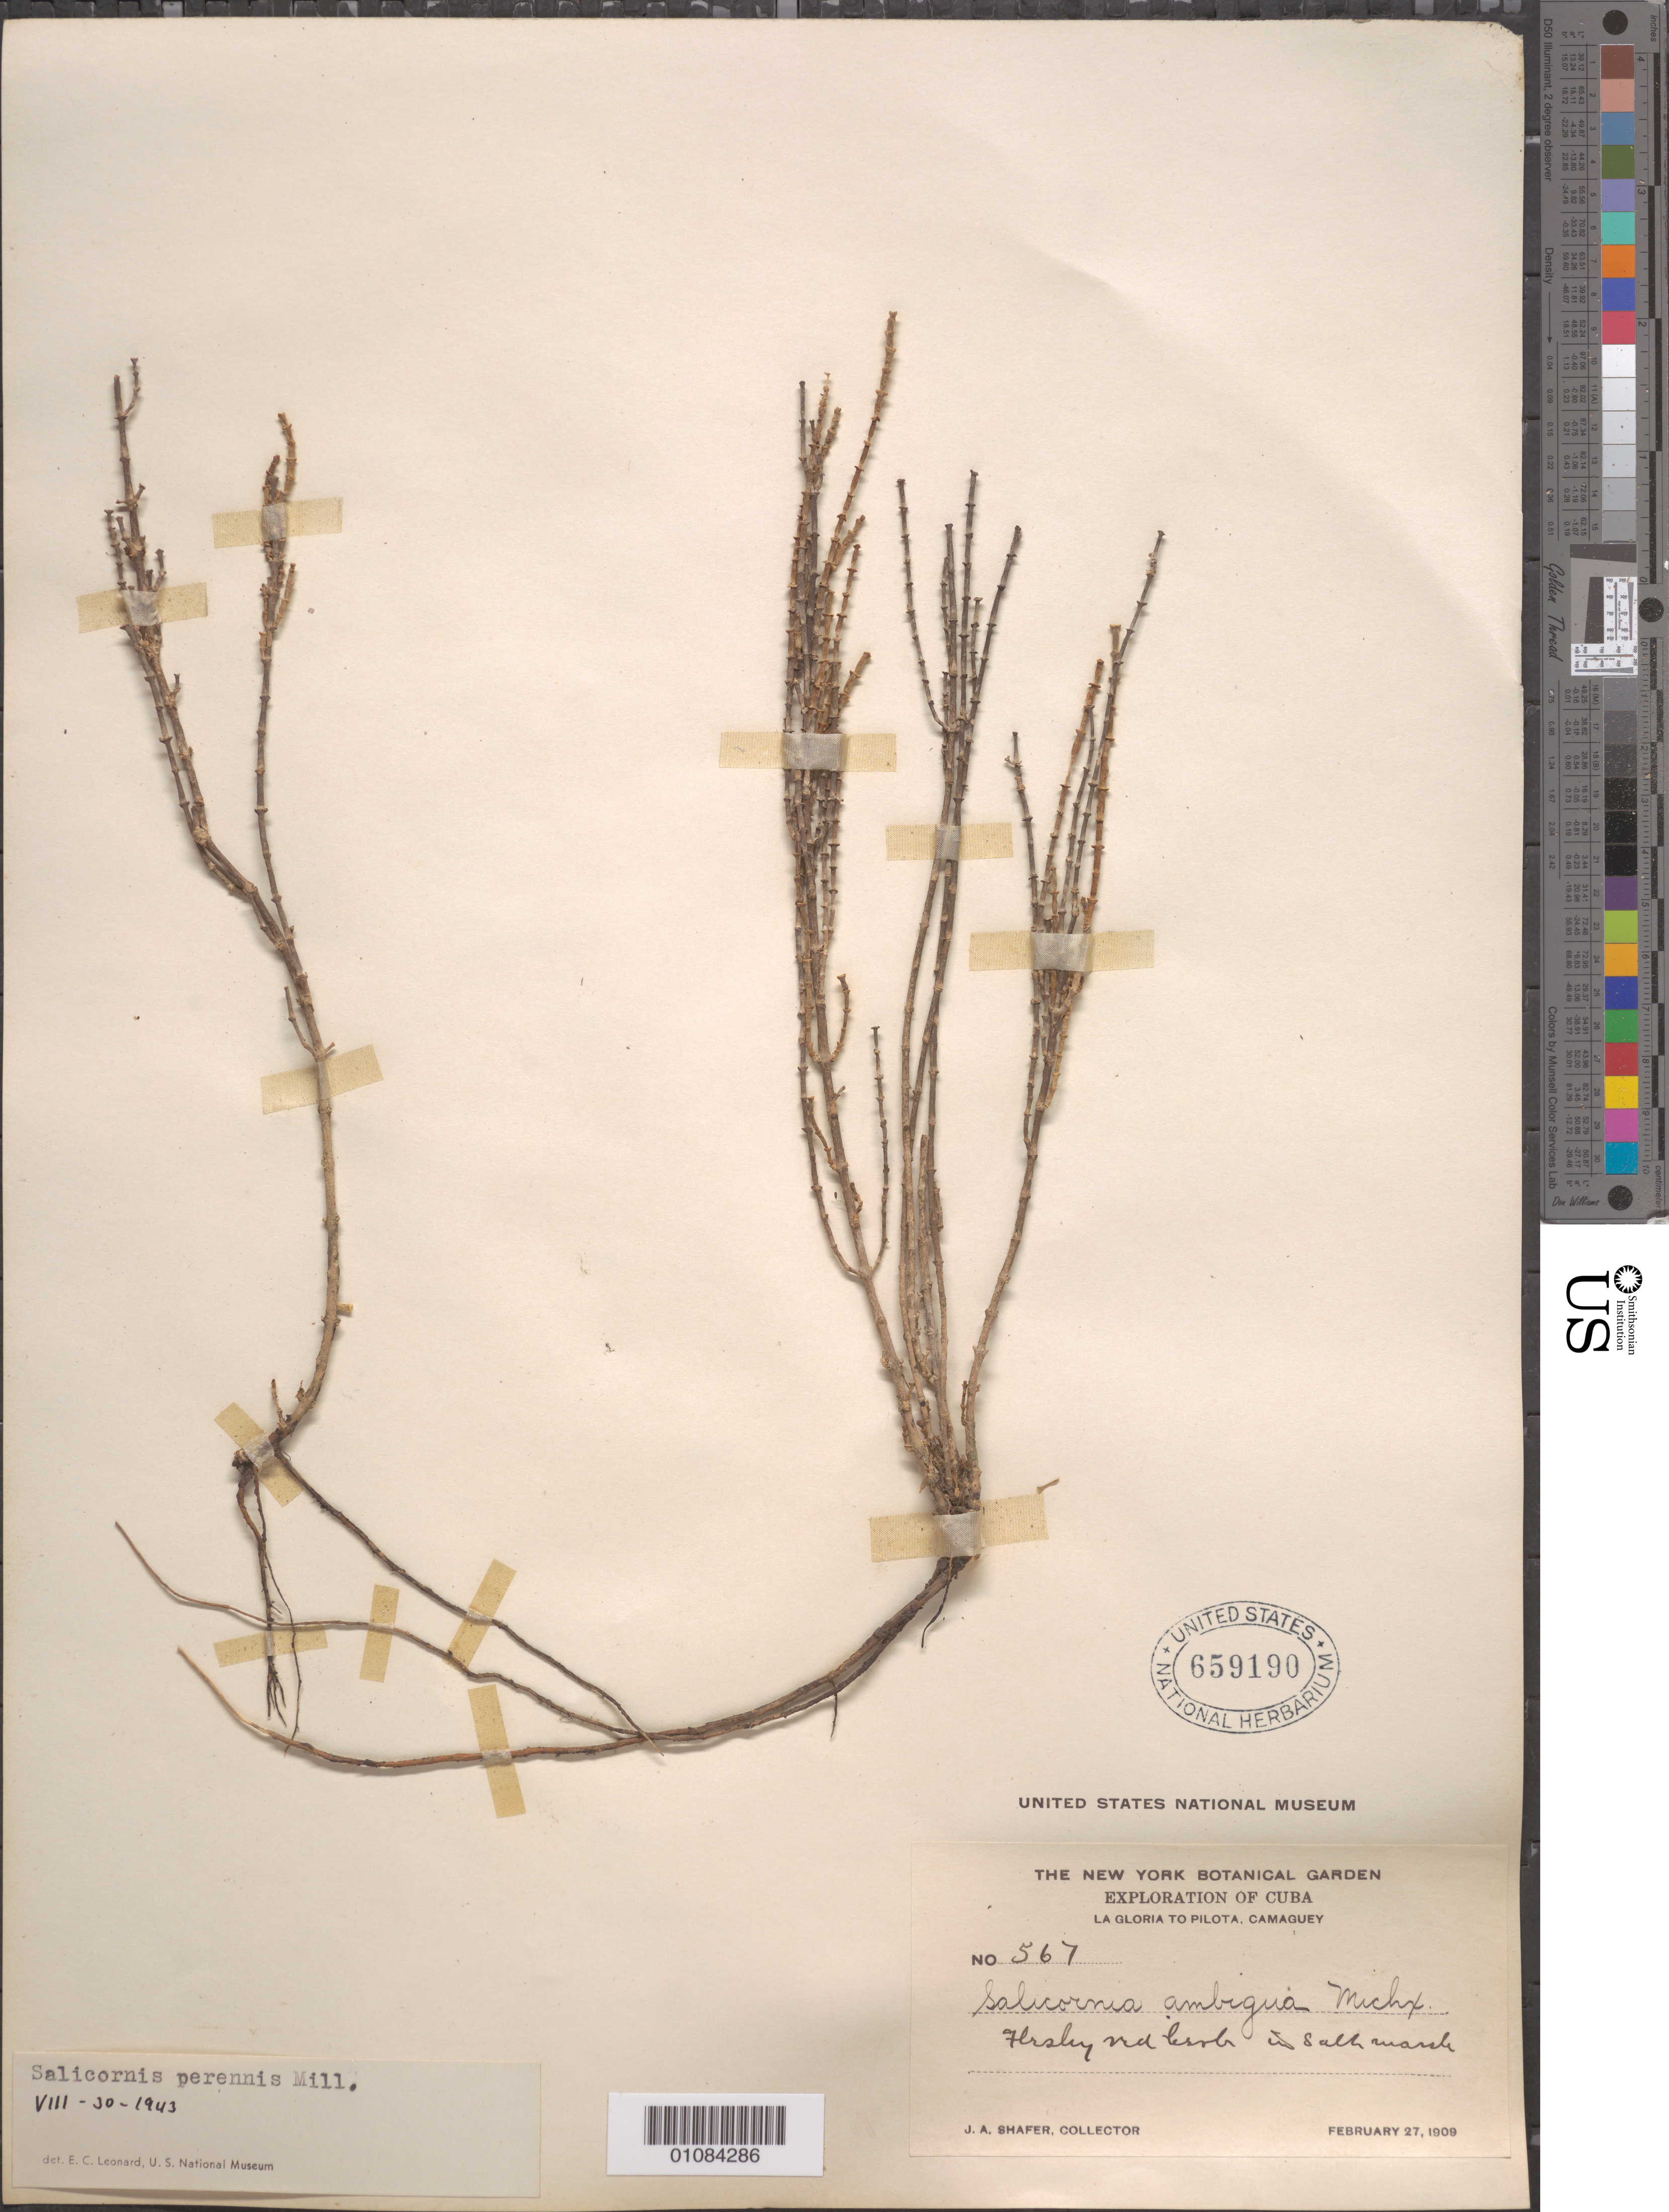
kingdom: Plantae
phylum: Tracheophyta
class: Magnoliopsida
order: Caryophyllales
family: Amaranthaceae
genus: Salicornia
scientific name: Salicornia perennis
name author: Mill.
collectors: J. A. Shafer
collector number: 567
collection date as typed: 27 Feb 1909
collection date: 1909-02-27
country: Cuba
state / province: Camagüey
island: Cuba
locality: La Gloria to Pilota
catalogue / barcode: US 659190